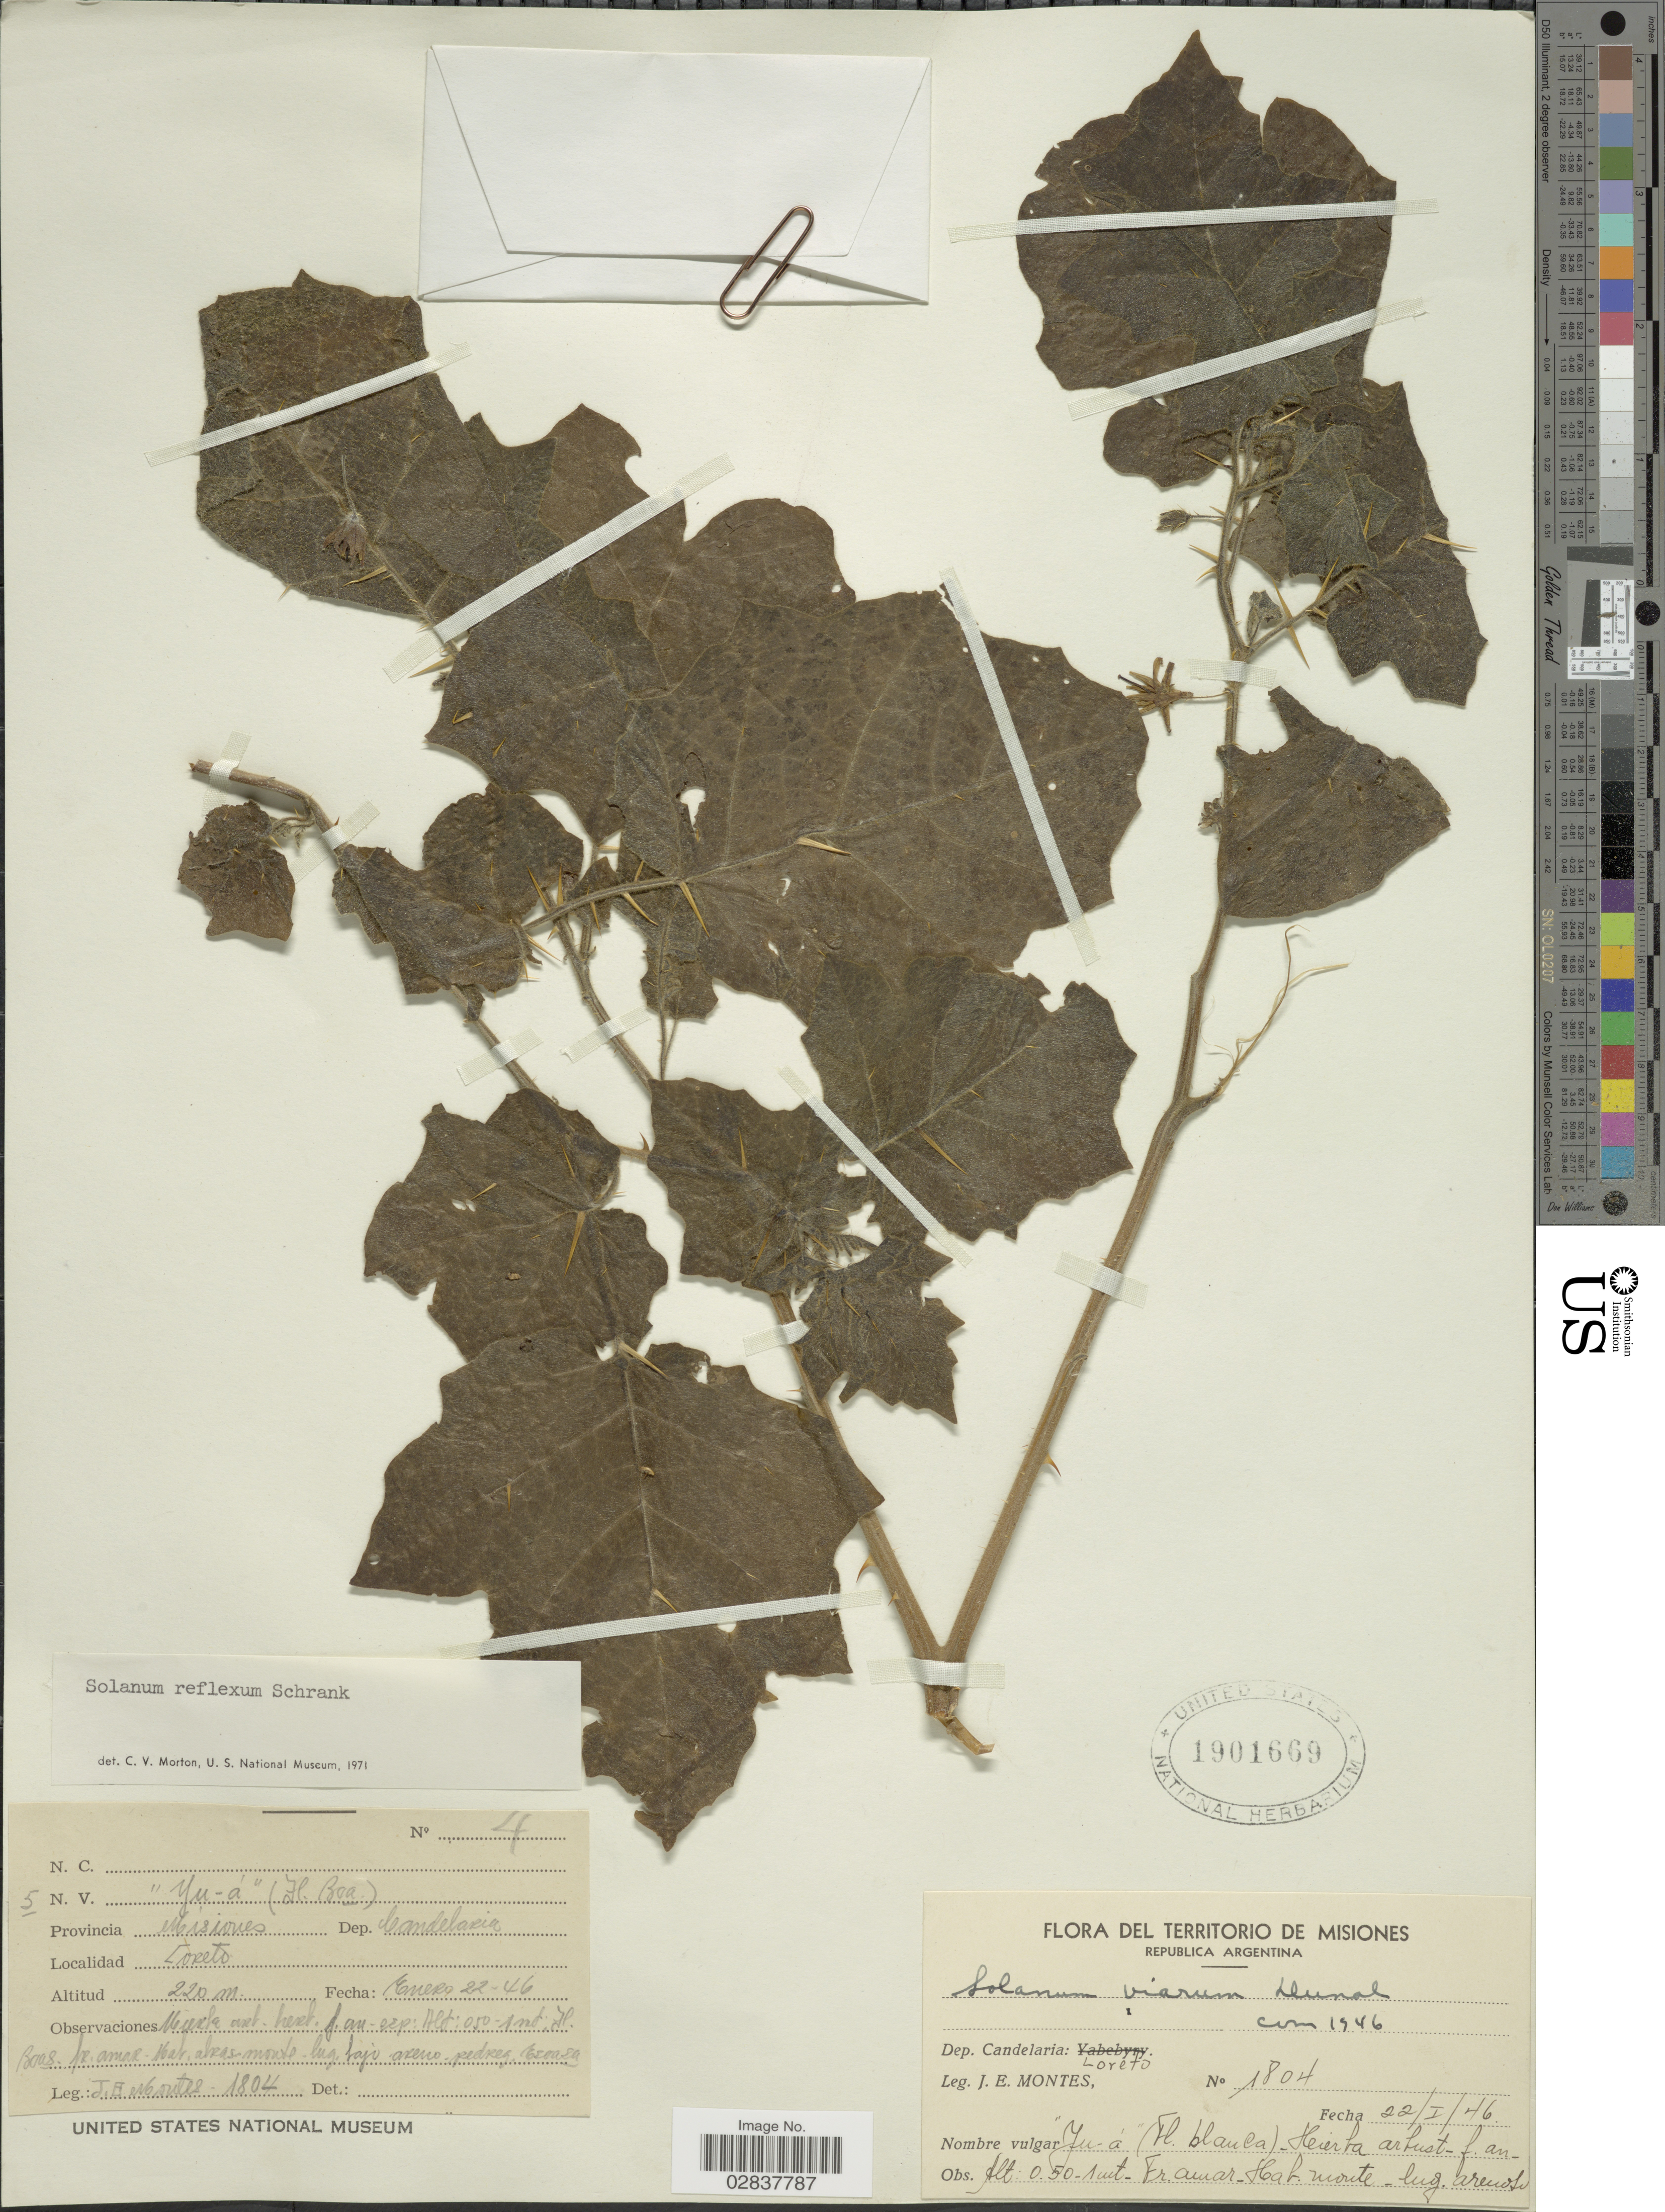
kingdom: Plantae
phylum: Tracheophyta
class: Magnoliopsida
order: Solanales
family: Solanaceae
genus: Solanum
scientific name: Solanum reflexum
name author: Schrank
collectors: J. E. Montes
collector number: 1804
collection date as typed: Transcribed d/m/y: 22/1/46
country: Argentina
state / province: Misiones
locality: Dep. Candelaria: Loreto.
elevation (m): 220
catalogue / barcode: US 1901669